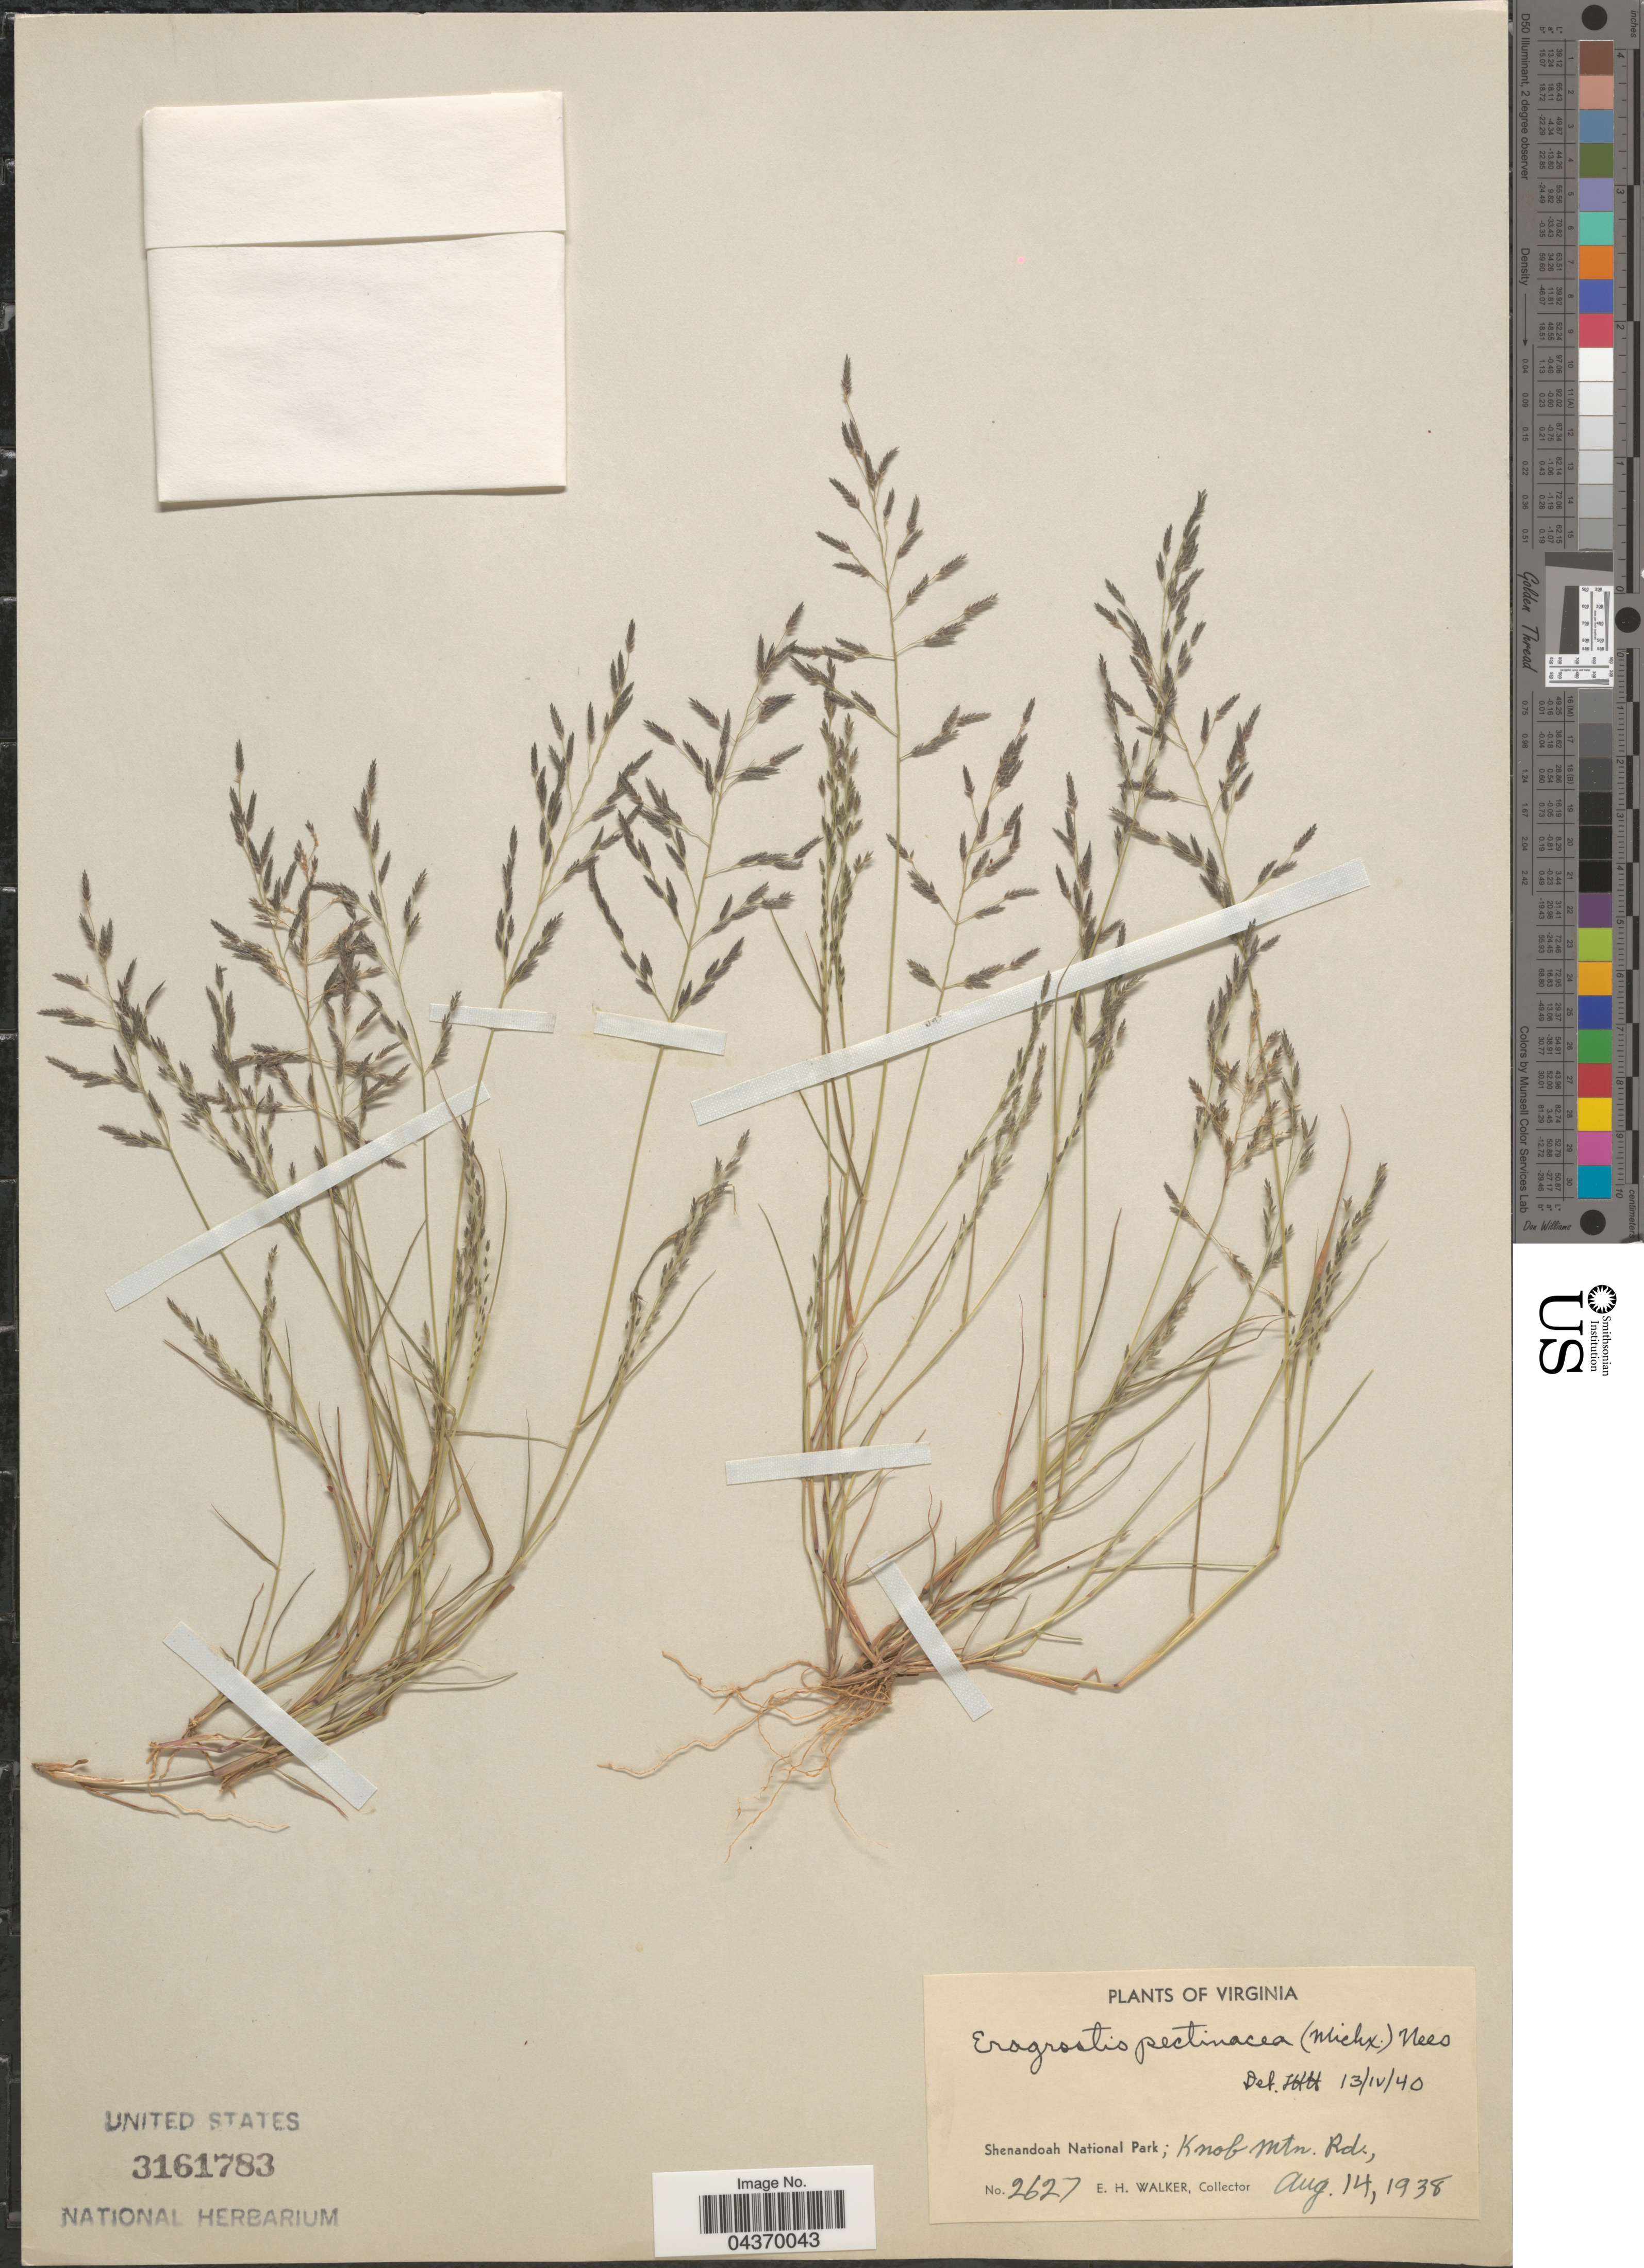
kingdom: Plantae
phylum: Tracheophyta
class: Liliopsida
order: Poales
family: Poaceae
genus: Eragrostis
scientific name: Eragrostis pectinacea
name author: (Michx.) Nees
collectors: E. H. Walker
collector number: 2627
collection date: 1938-08-14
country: United States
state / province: Virginia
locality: Shenandoah National Park; Knob Mtn. Rd.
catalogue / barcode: US 3161783